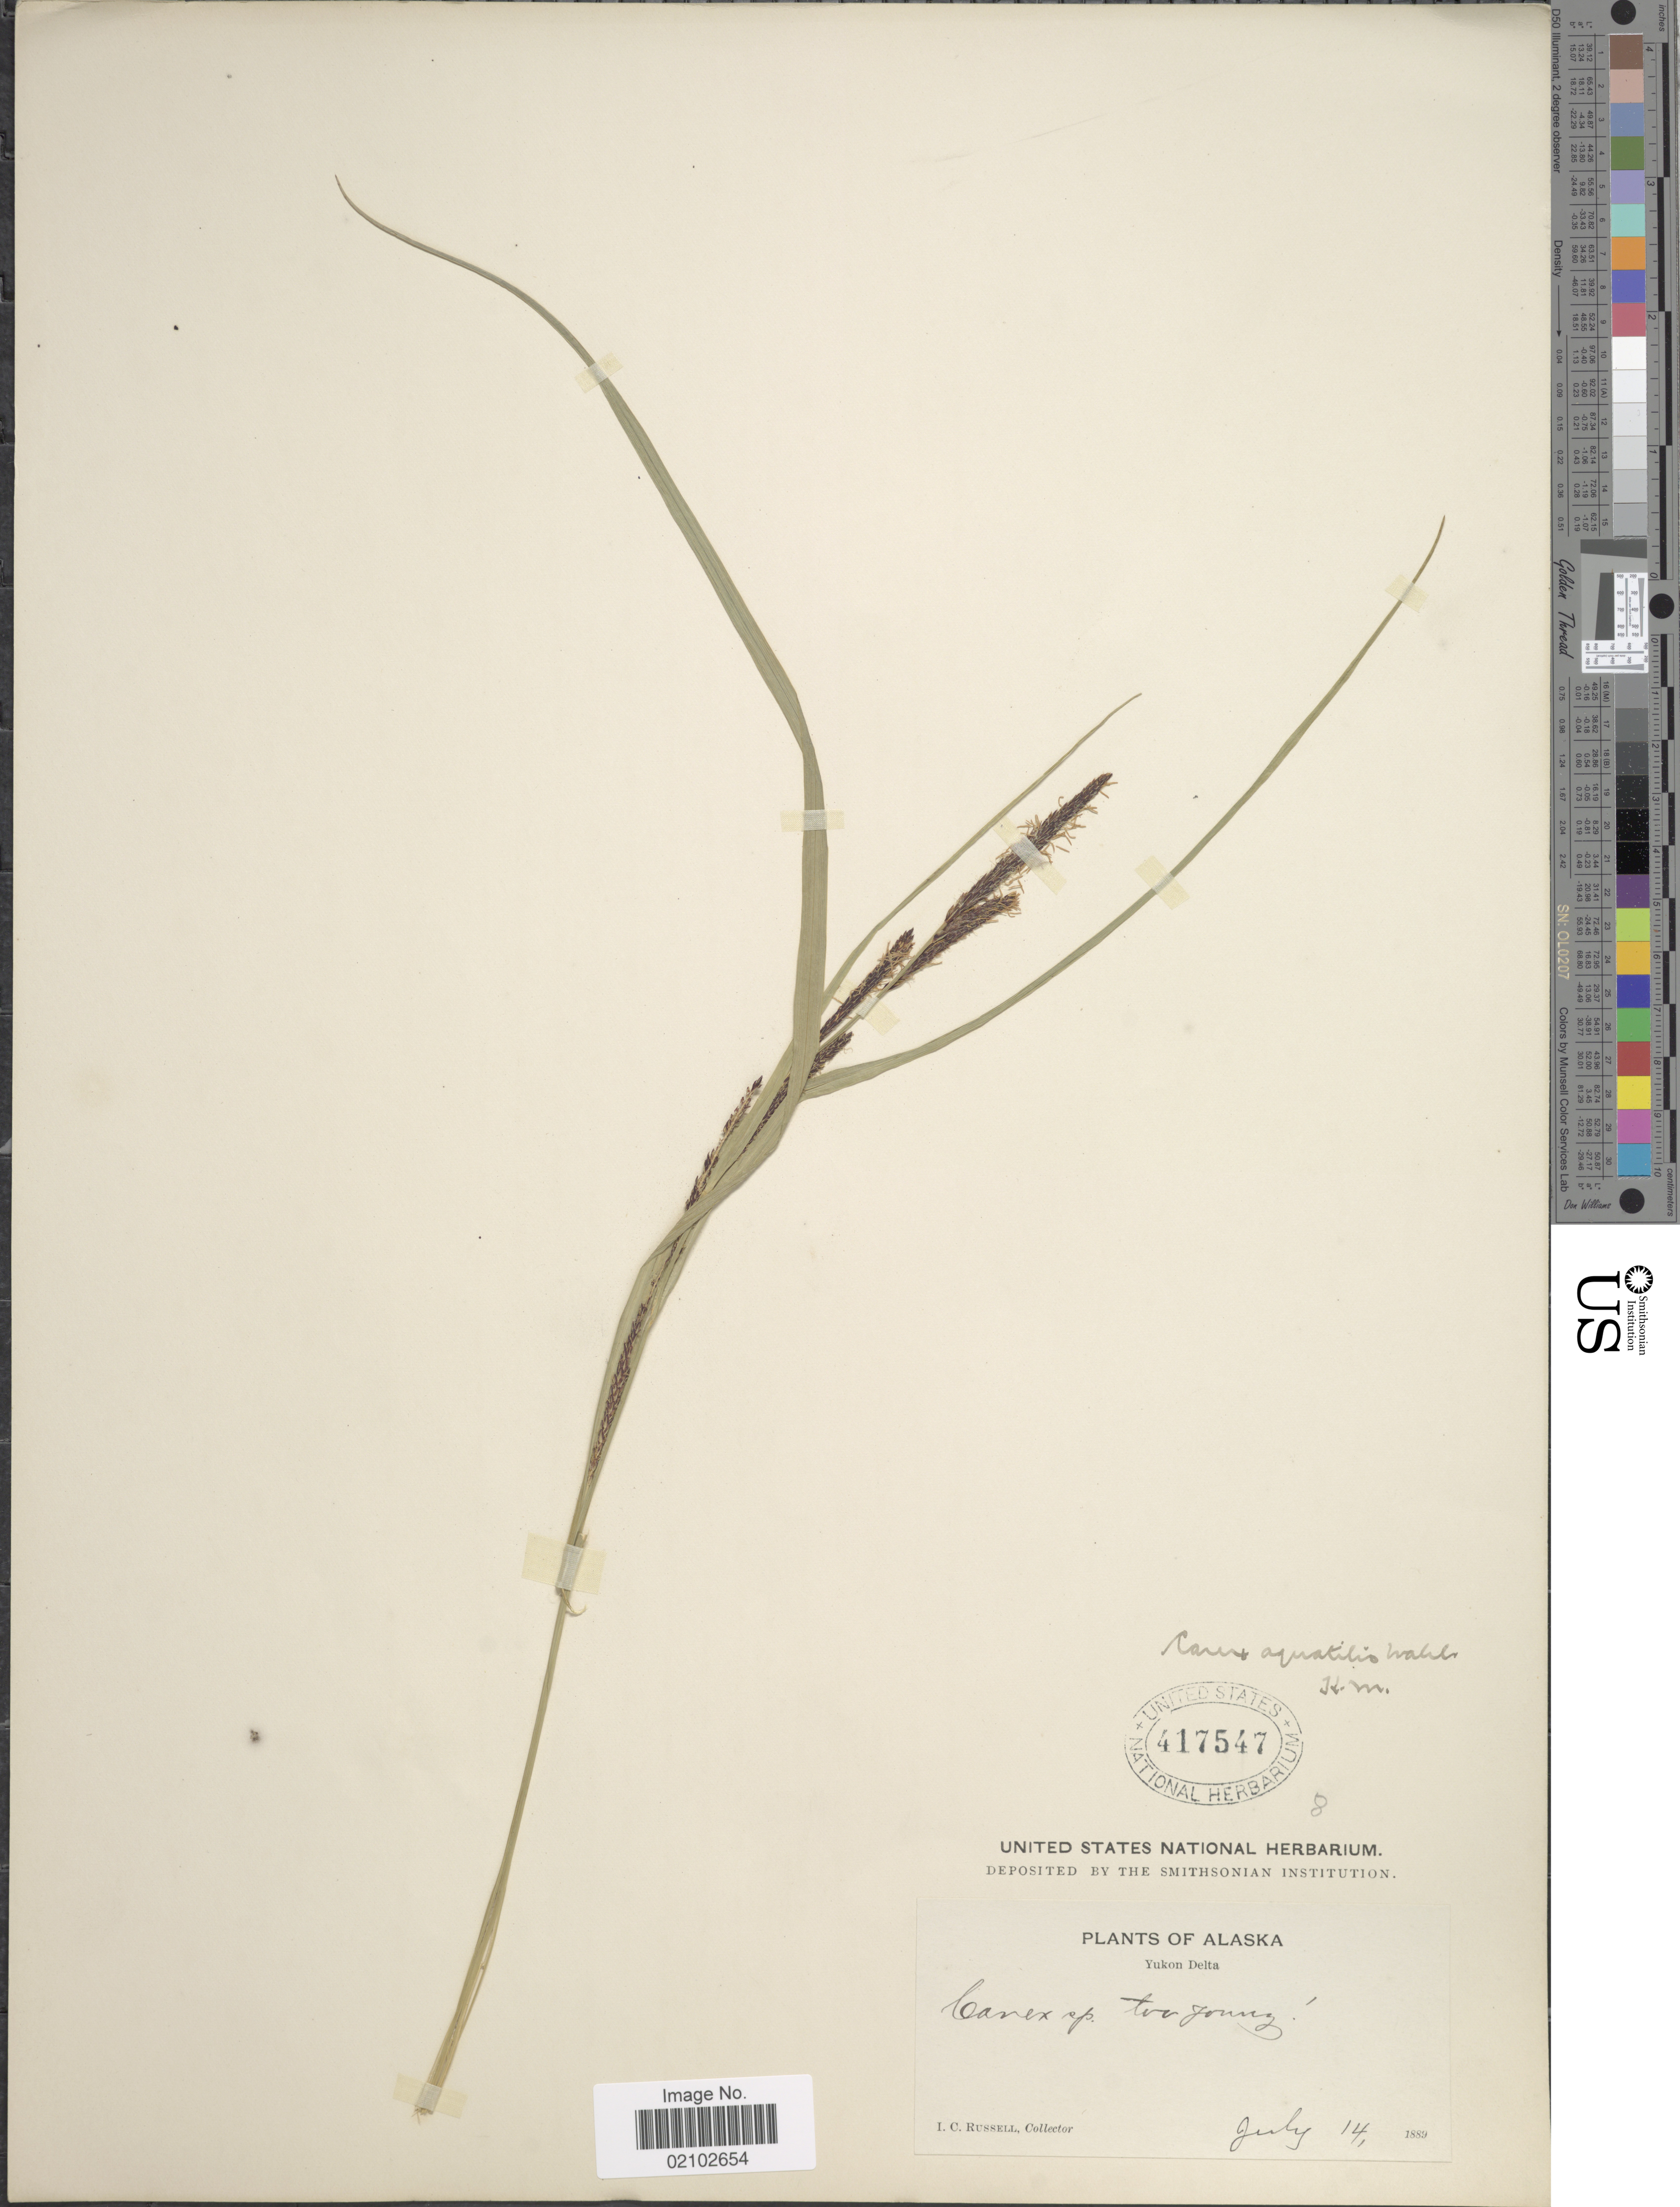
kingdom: Plantae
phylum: Tracheophyta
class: Liliopsida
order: Poales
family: Cyperaceae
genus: Carex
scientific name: Carex aquatilis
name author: Wahlenb.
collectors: I. C. Russell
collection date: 1889-07-14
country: United States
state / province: Alaska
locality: Yukon Delta.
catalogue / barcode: US 417547